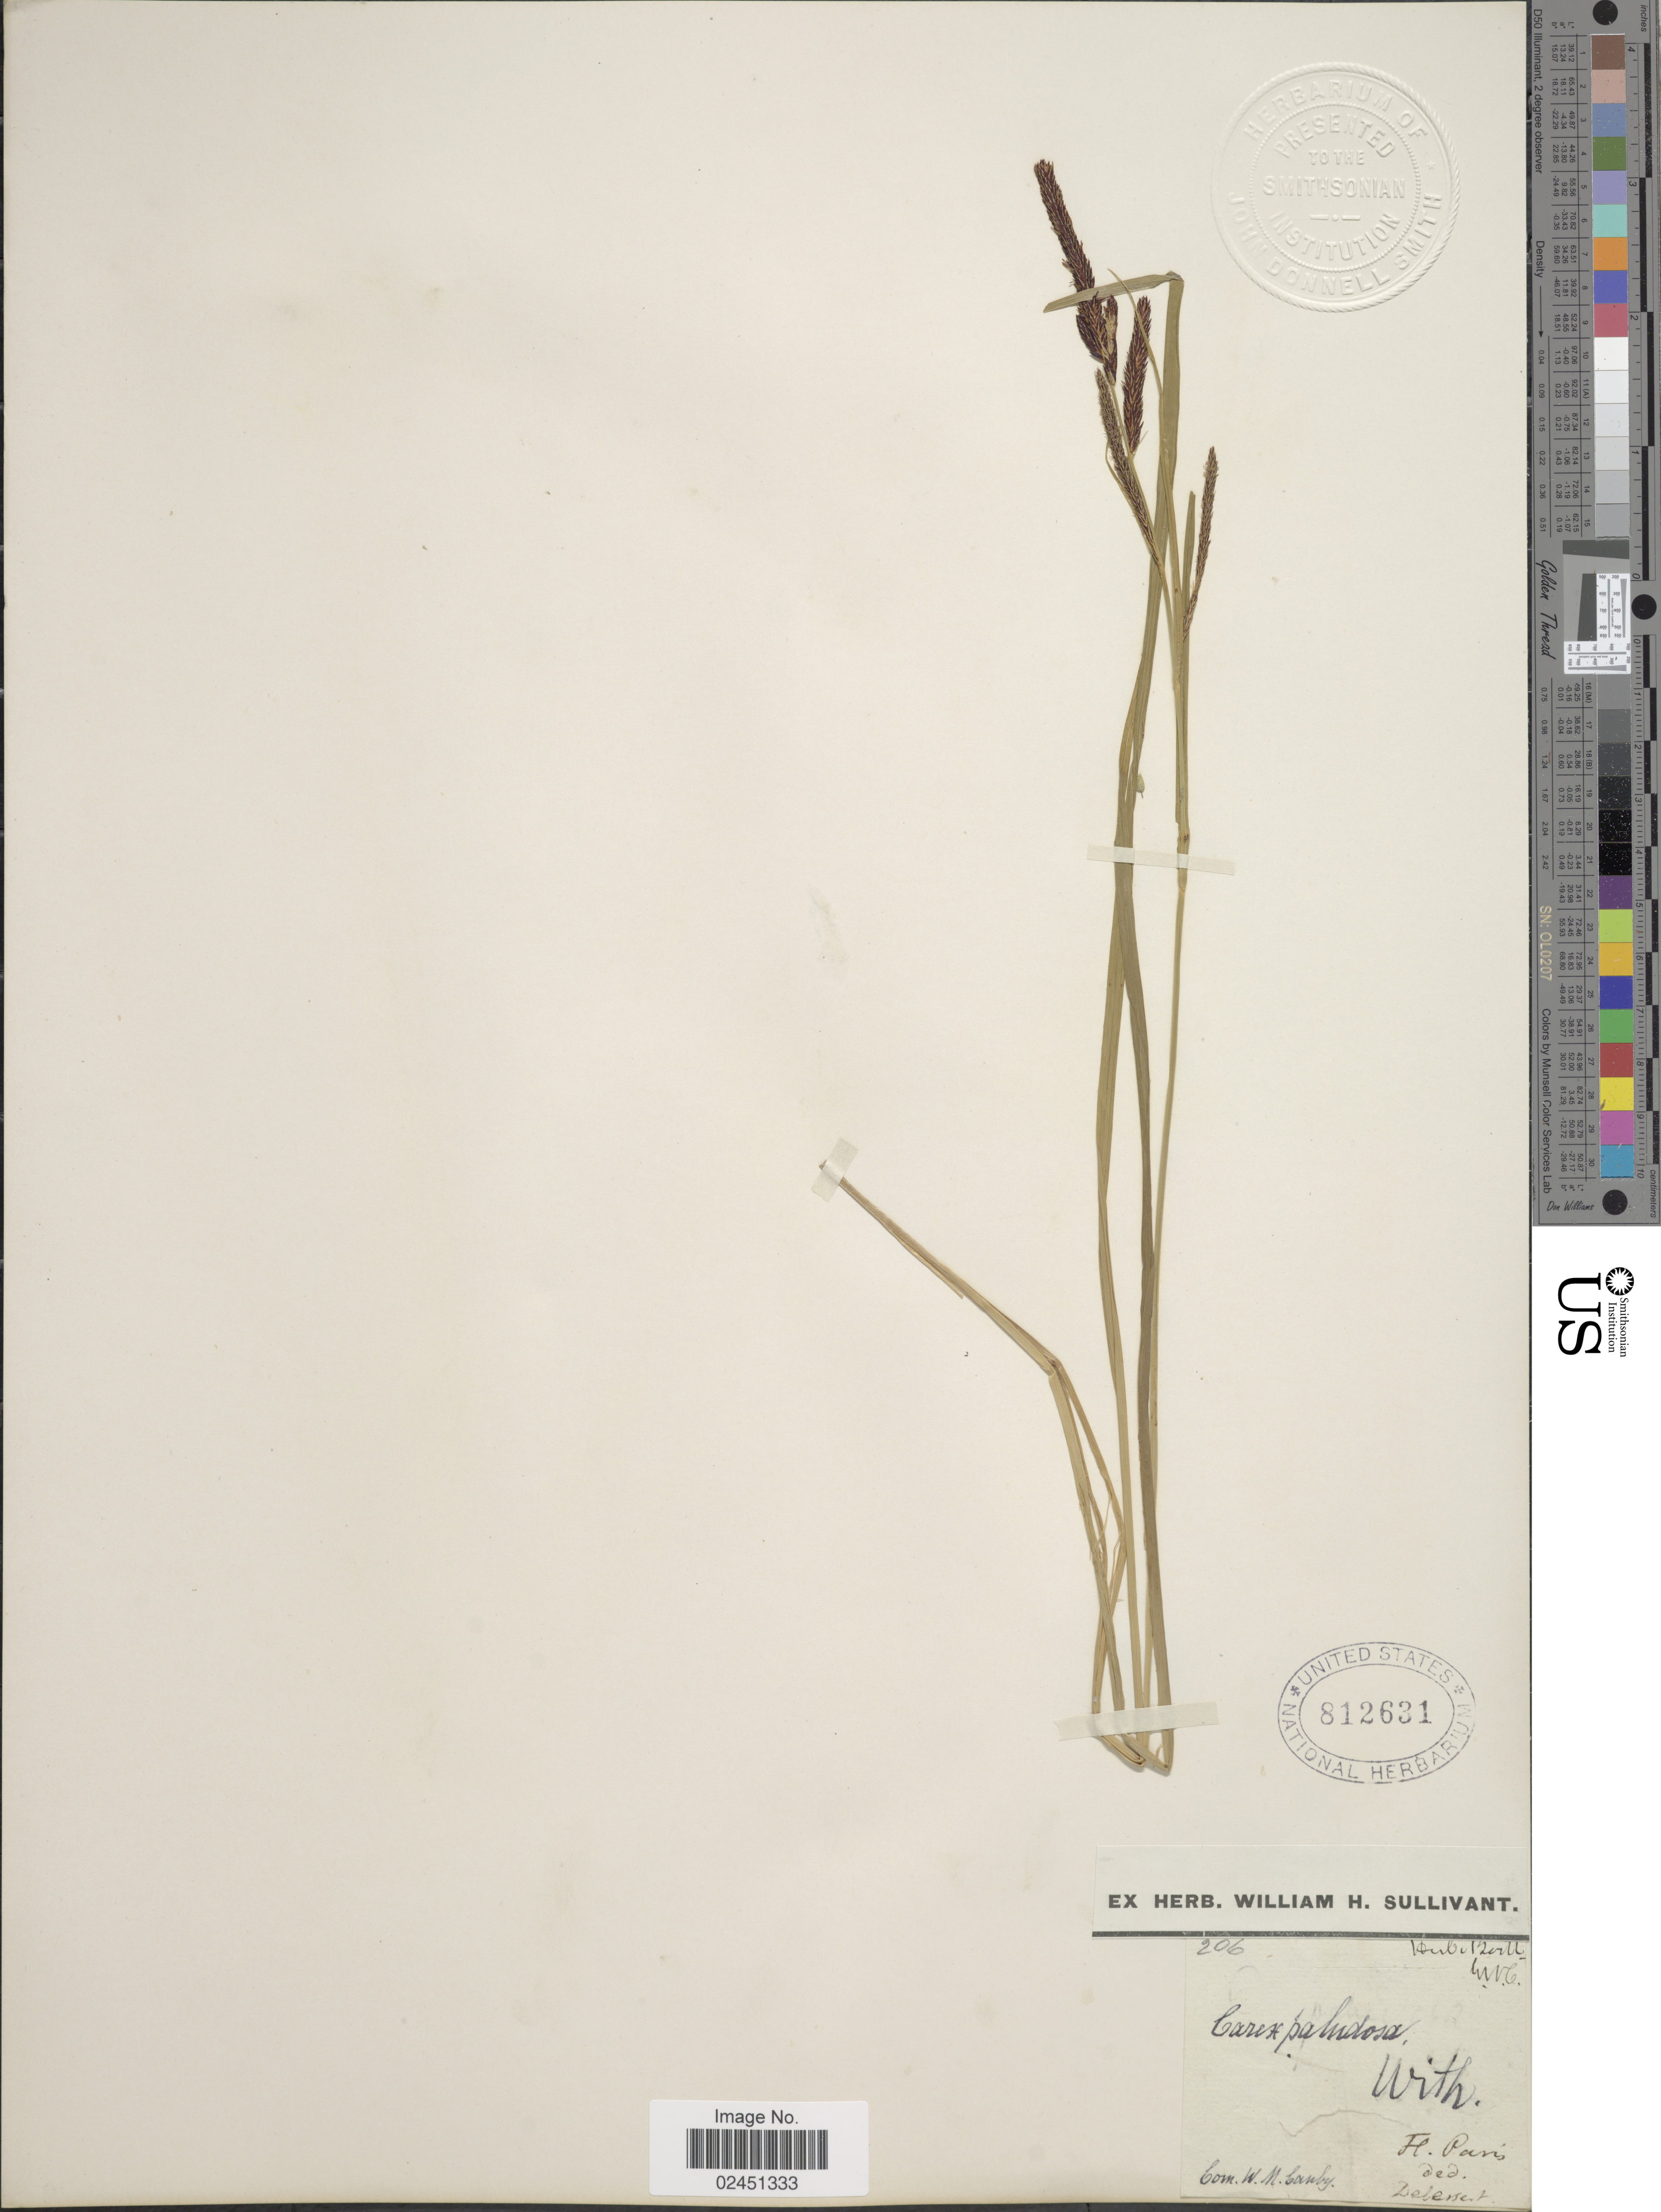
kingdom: Plantae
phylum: Tracheophyta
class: Liliopsida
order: Poales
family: Cyperaceae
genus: Carex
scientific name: Carex acutiformis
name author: Ehrh.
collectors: W. Canby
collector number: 206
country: France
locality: Paris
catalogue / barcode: US 812631